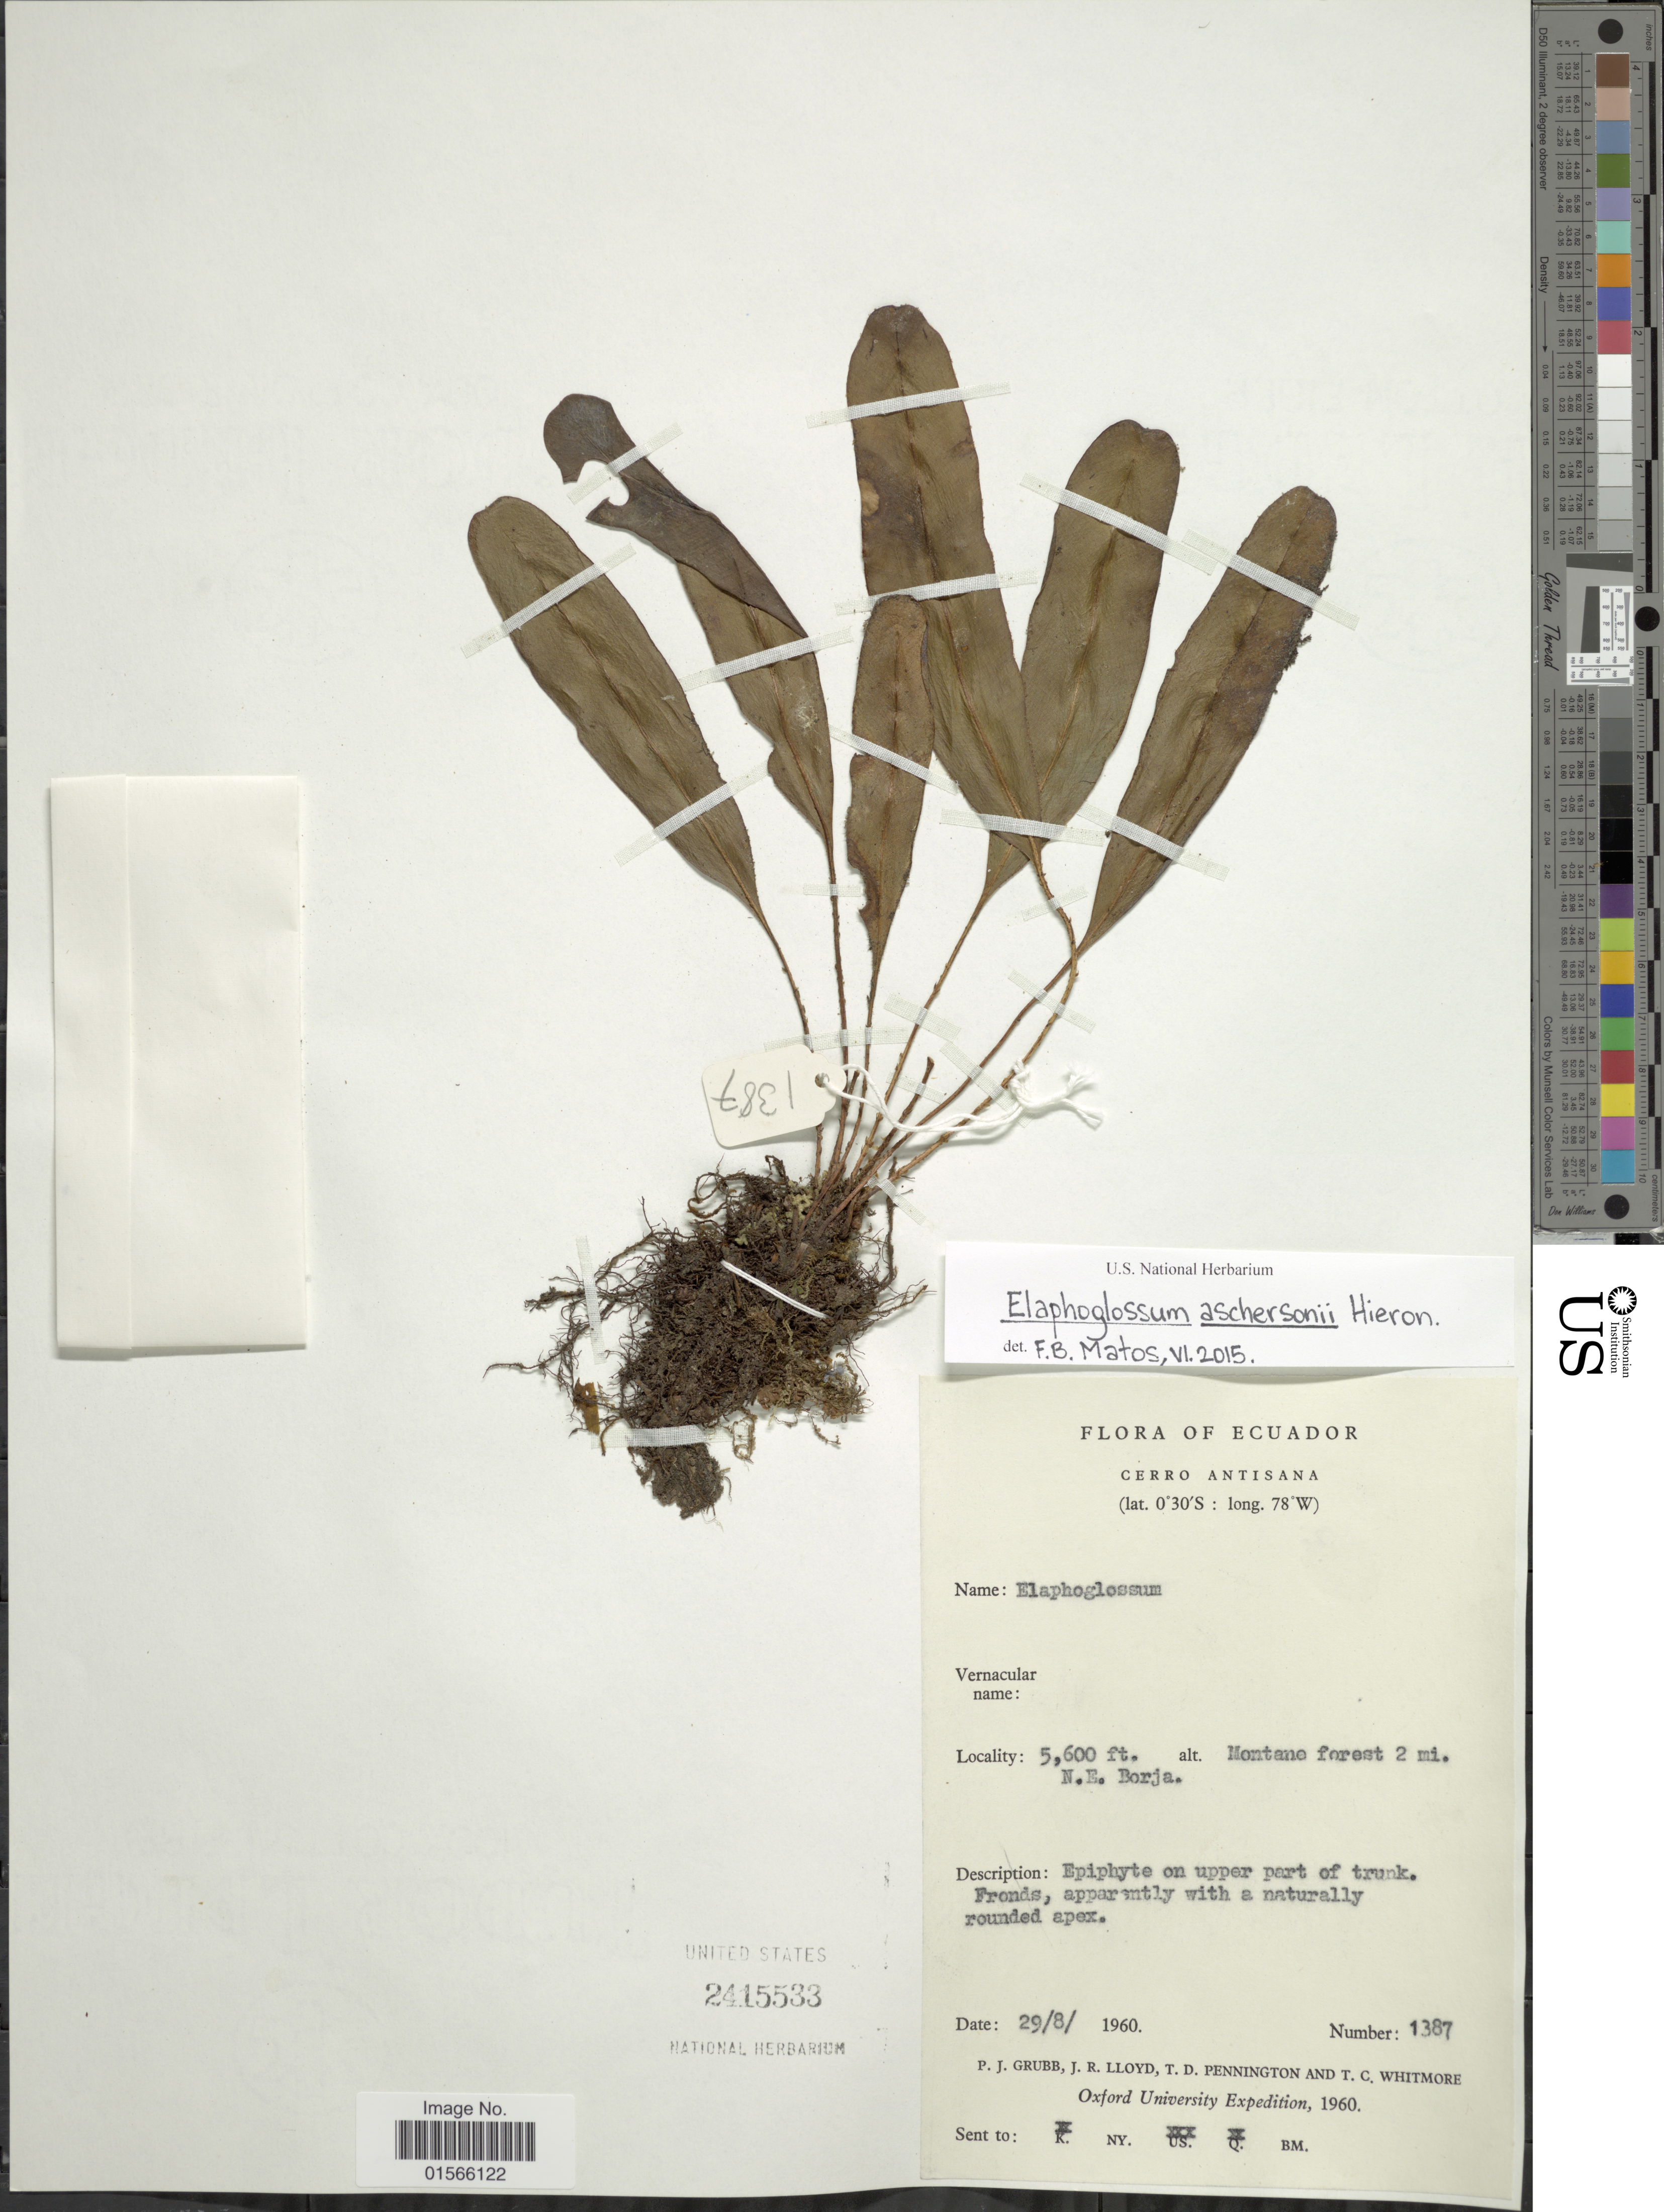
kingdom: Plantae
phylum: Tracheophyta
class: Polypodiopsida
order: Polypodiales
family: Dryopteridaceae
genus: Elaphoglossum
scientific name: Elaphoglossum aschersonii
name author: Hieron.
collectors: P. J. Grubb, J. R. Lloyd, T. D. Pennington & T. C. Whitmore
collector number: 1387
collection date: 1960-08-29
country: Ecuador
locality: Cerro Antisana, Montane forest 2 mi. N.E. Borja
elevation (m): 1707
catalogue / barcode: US 2415533